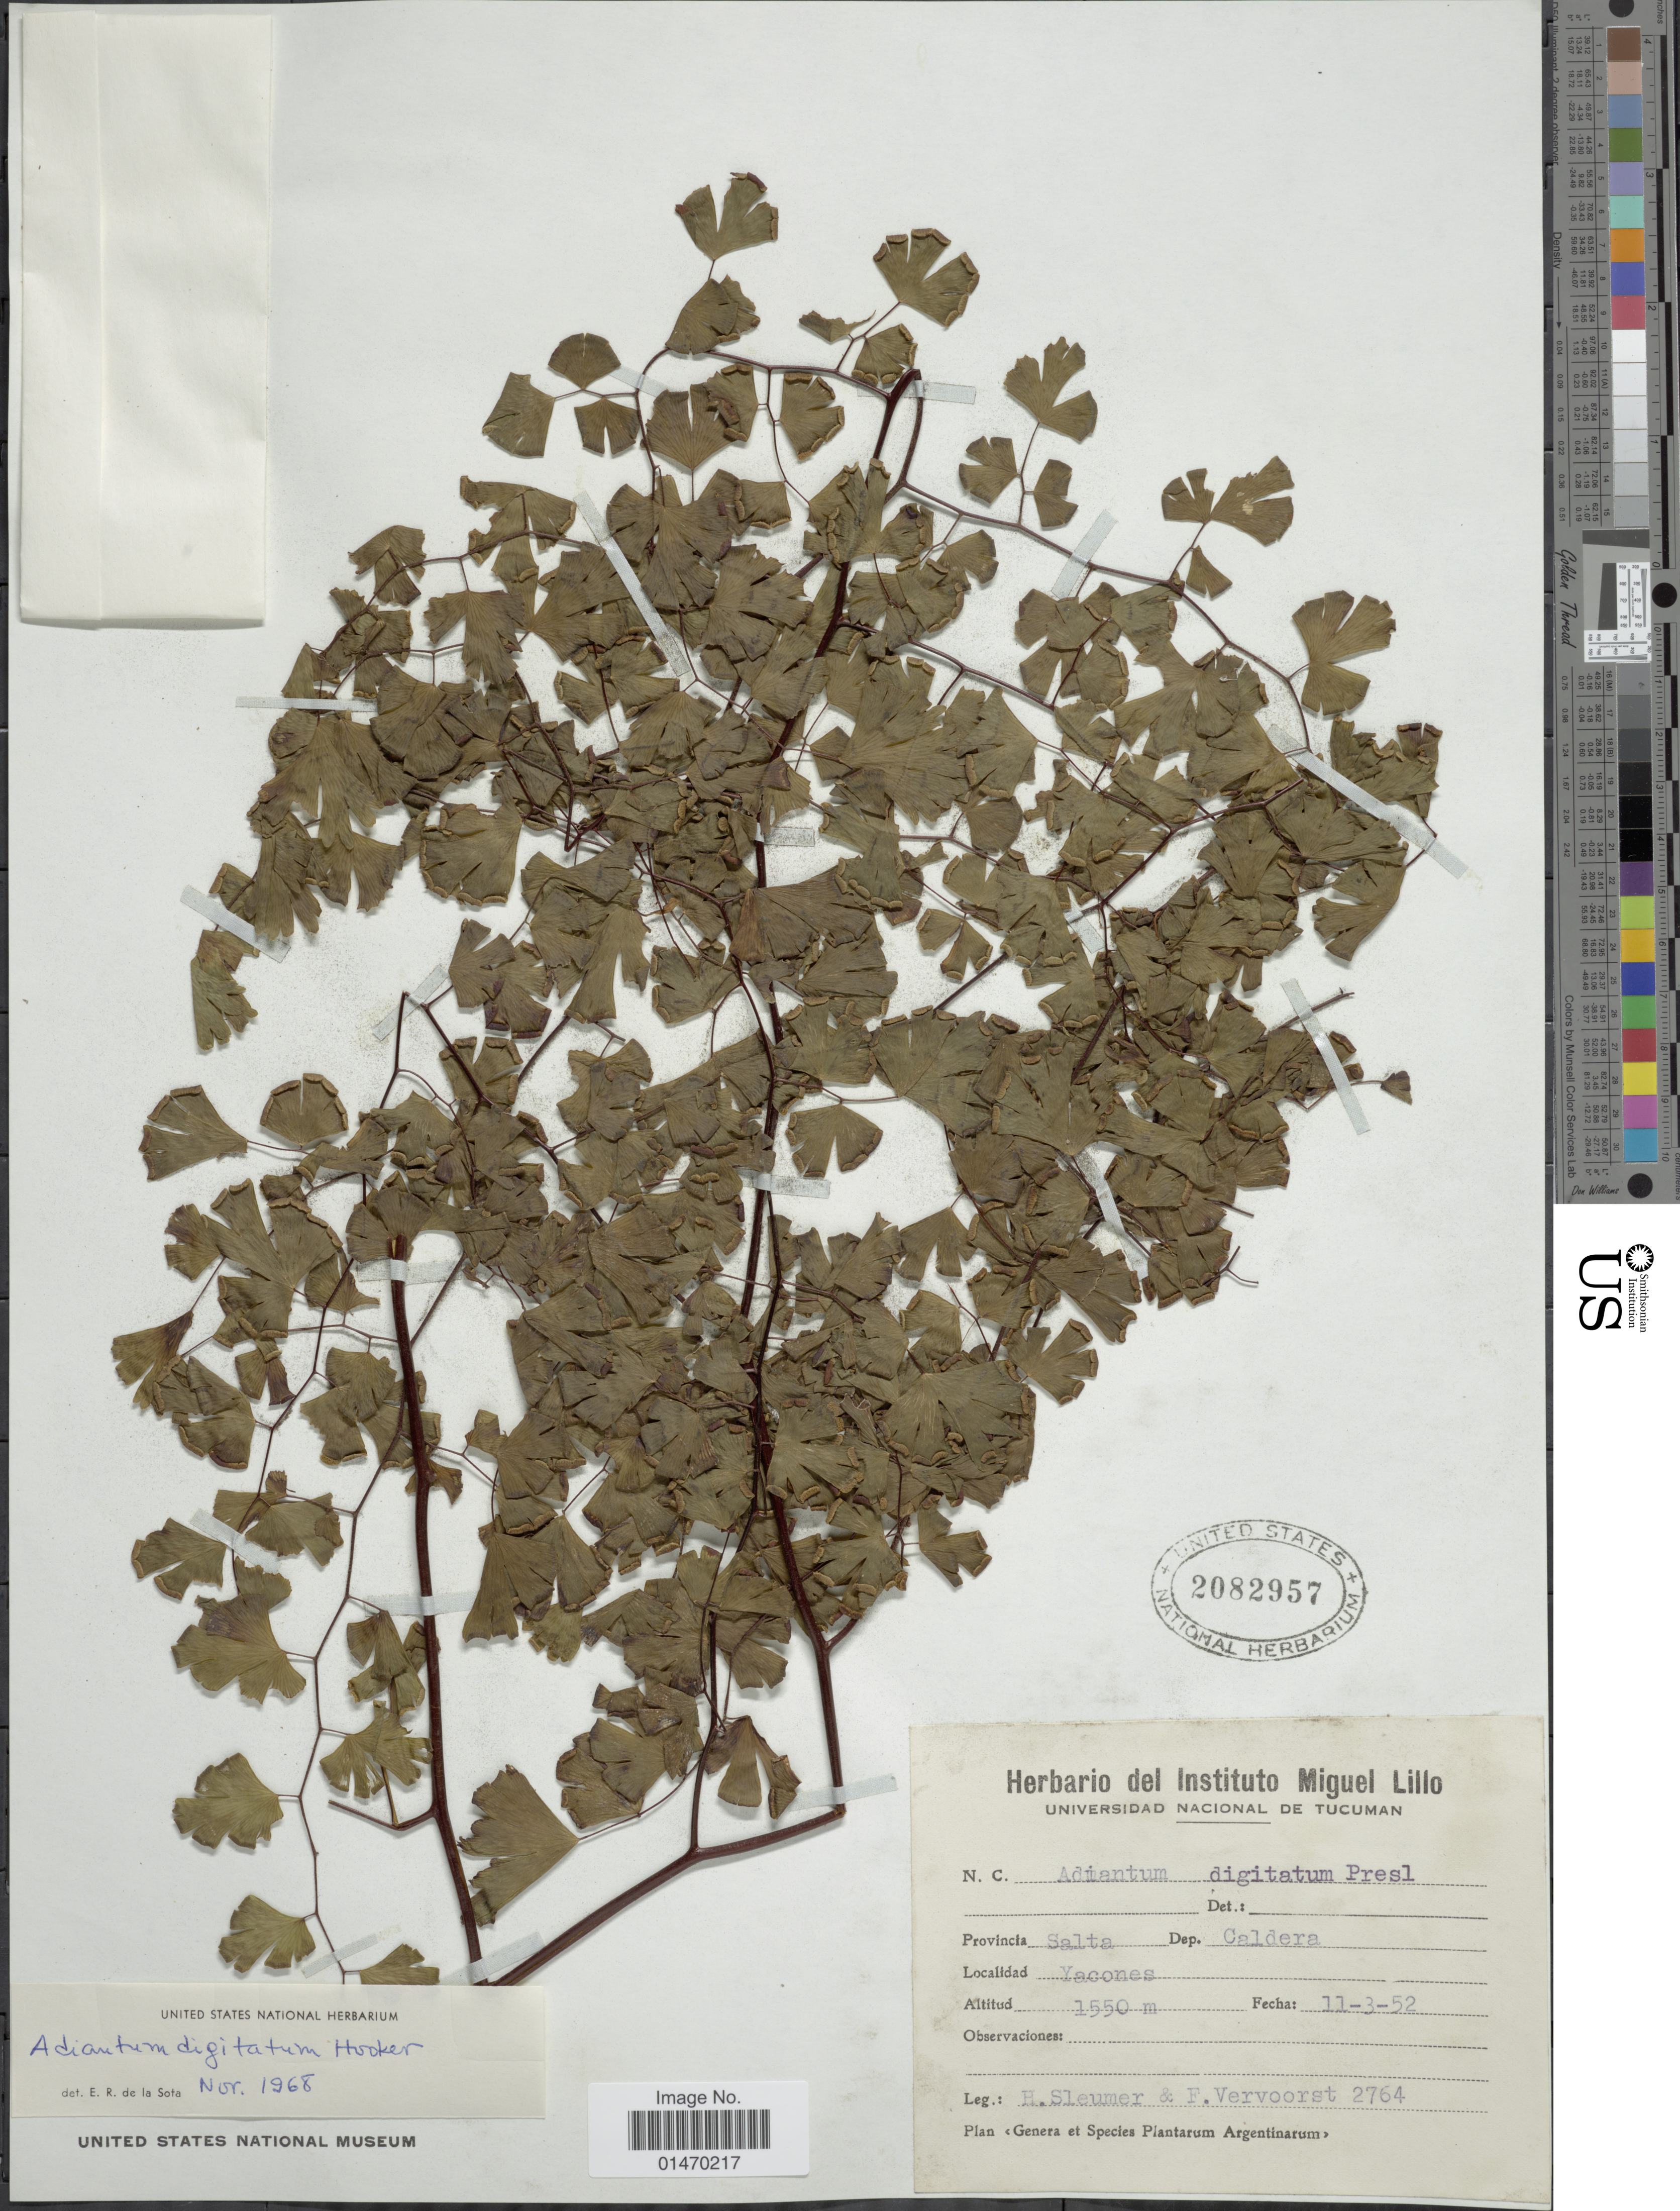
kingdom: Plantae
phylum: Tracheophyta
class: Polypodiopsida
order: Polypodiales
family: Pteridaceae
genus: Adiantum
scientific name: Adiantum digitatum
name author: Hook.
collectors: H. O. Sleumer & F. Vervoorst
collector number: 2764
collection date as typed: Transcribed d/m/y: 11/3/52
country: Argentina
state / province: Salta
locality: Dep. Caldera, Yacones.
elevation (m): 1550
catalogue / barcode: US 2082957